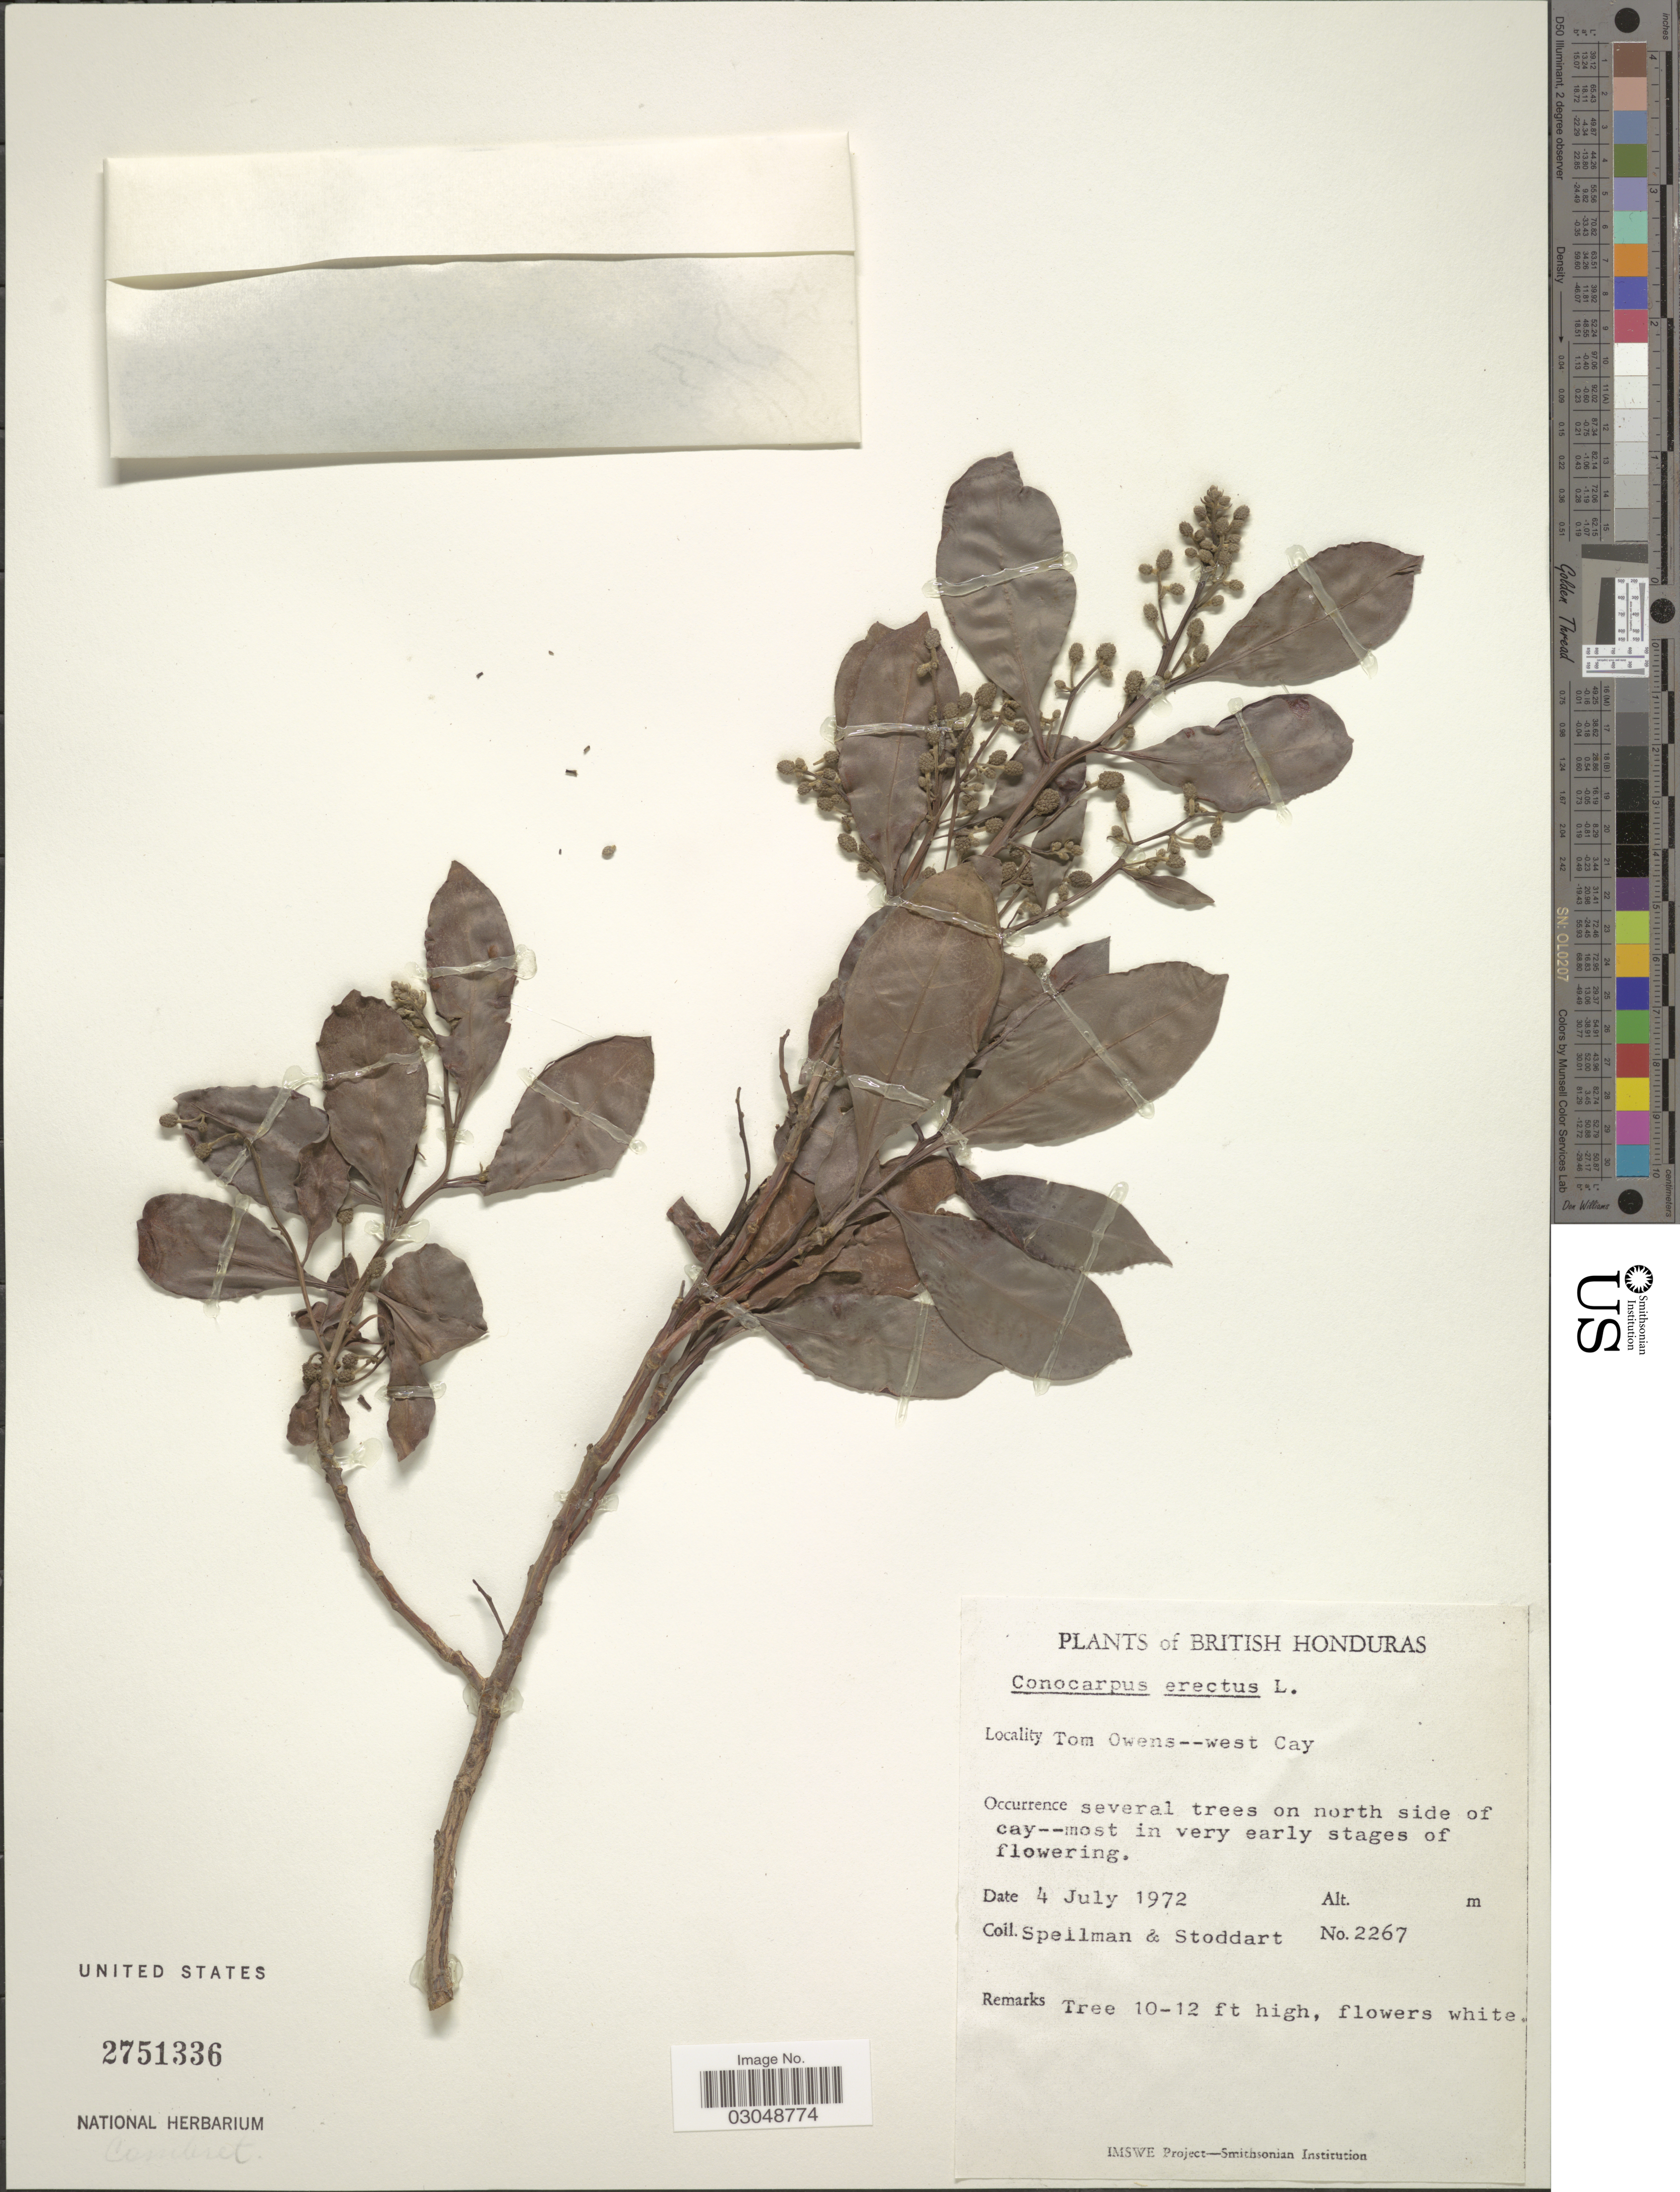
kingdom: Plantae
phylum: Tracheophyta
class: Magnoliopsida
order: Myrtales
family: Combretaceae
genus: Conocarpus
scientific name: Conocarpus erectus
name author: L.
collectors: Spellman, -- & -. Stoddart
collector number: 2267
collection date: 1972-07-04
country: Belize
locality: British Honduras. Tom Owens--west Cay.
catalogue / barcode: US 2751336